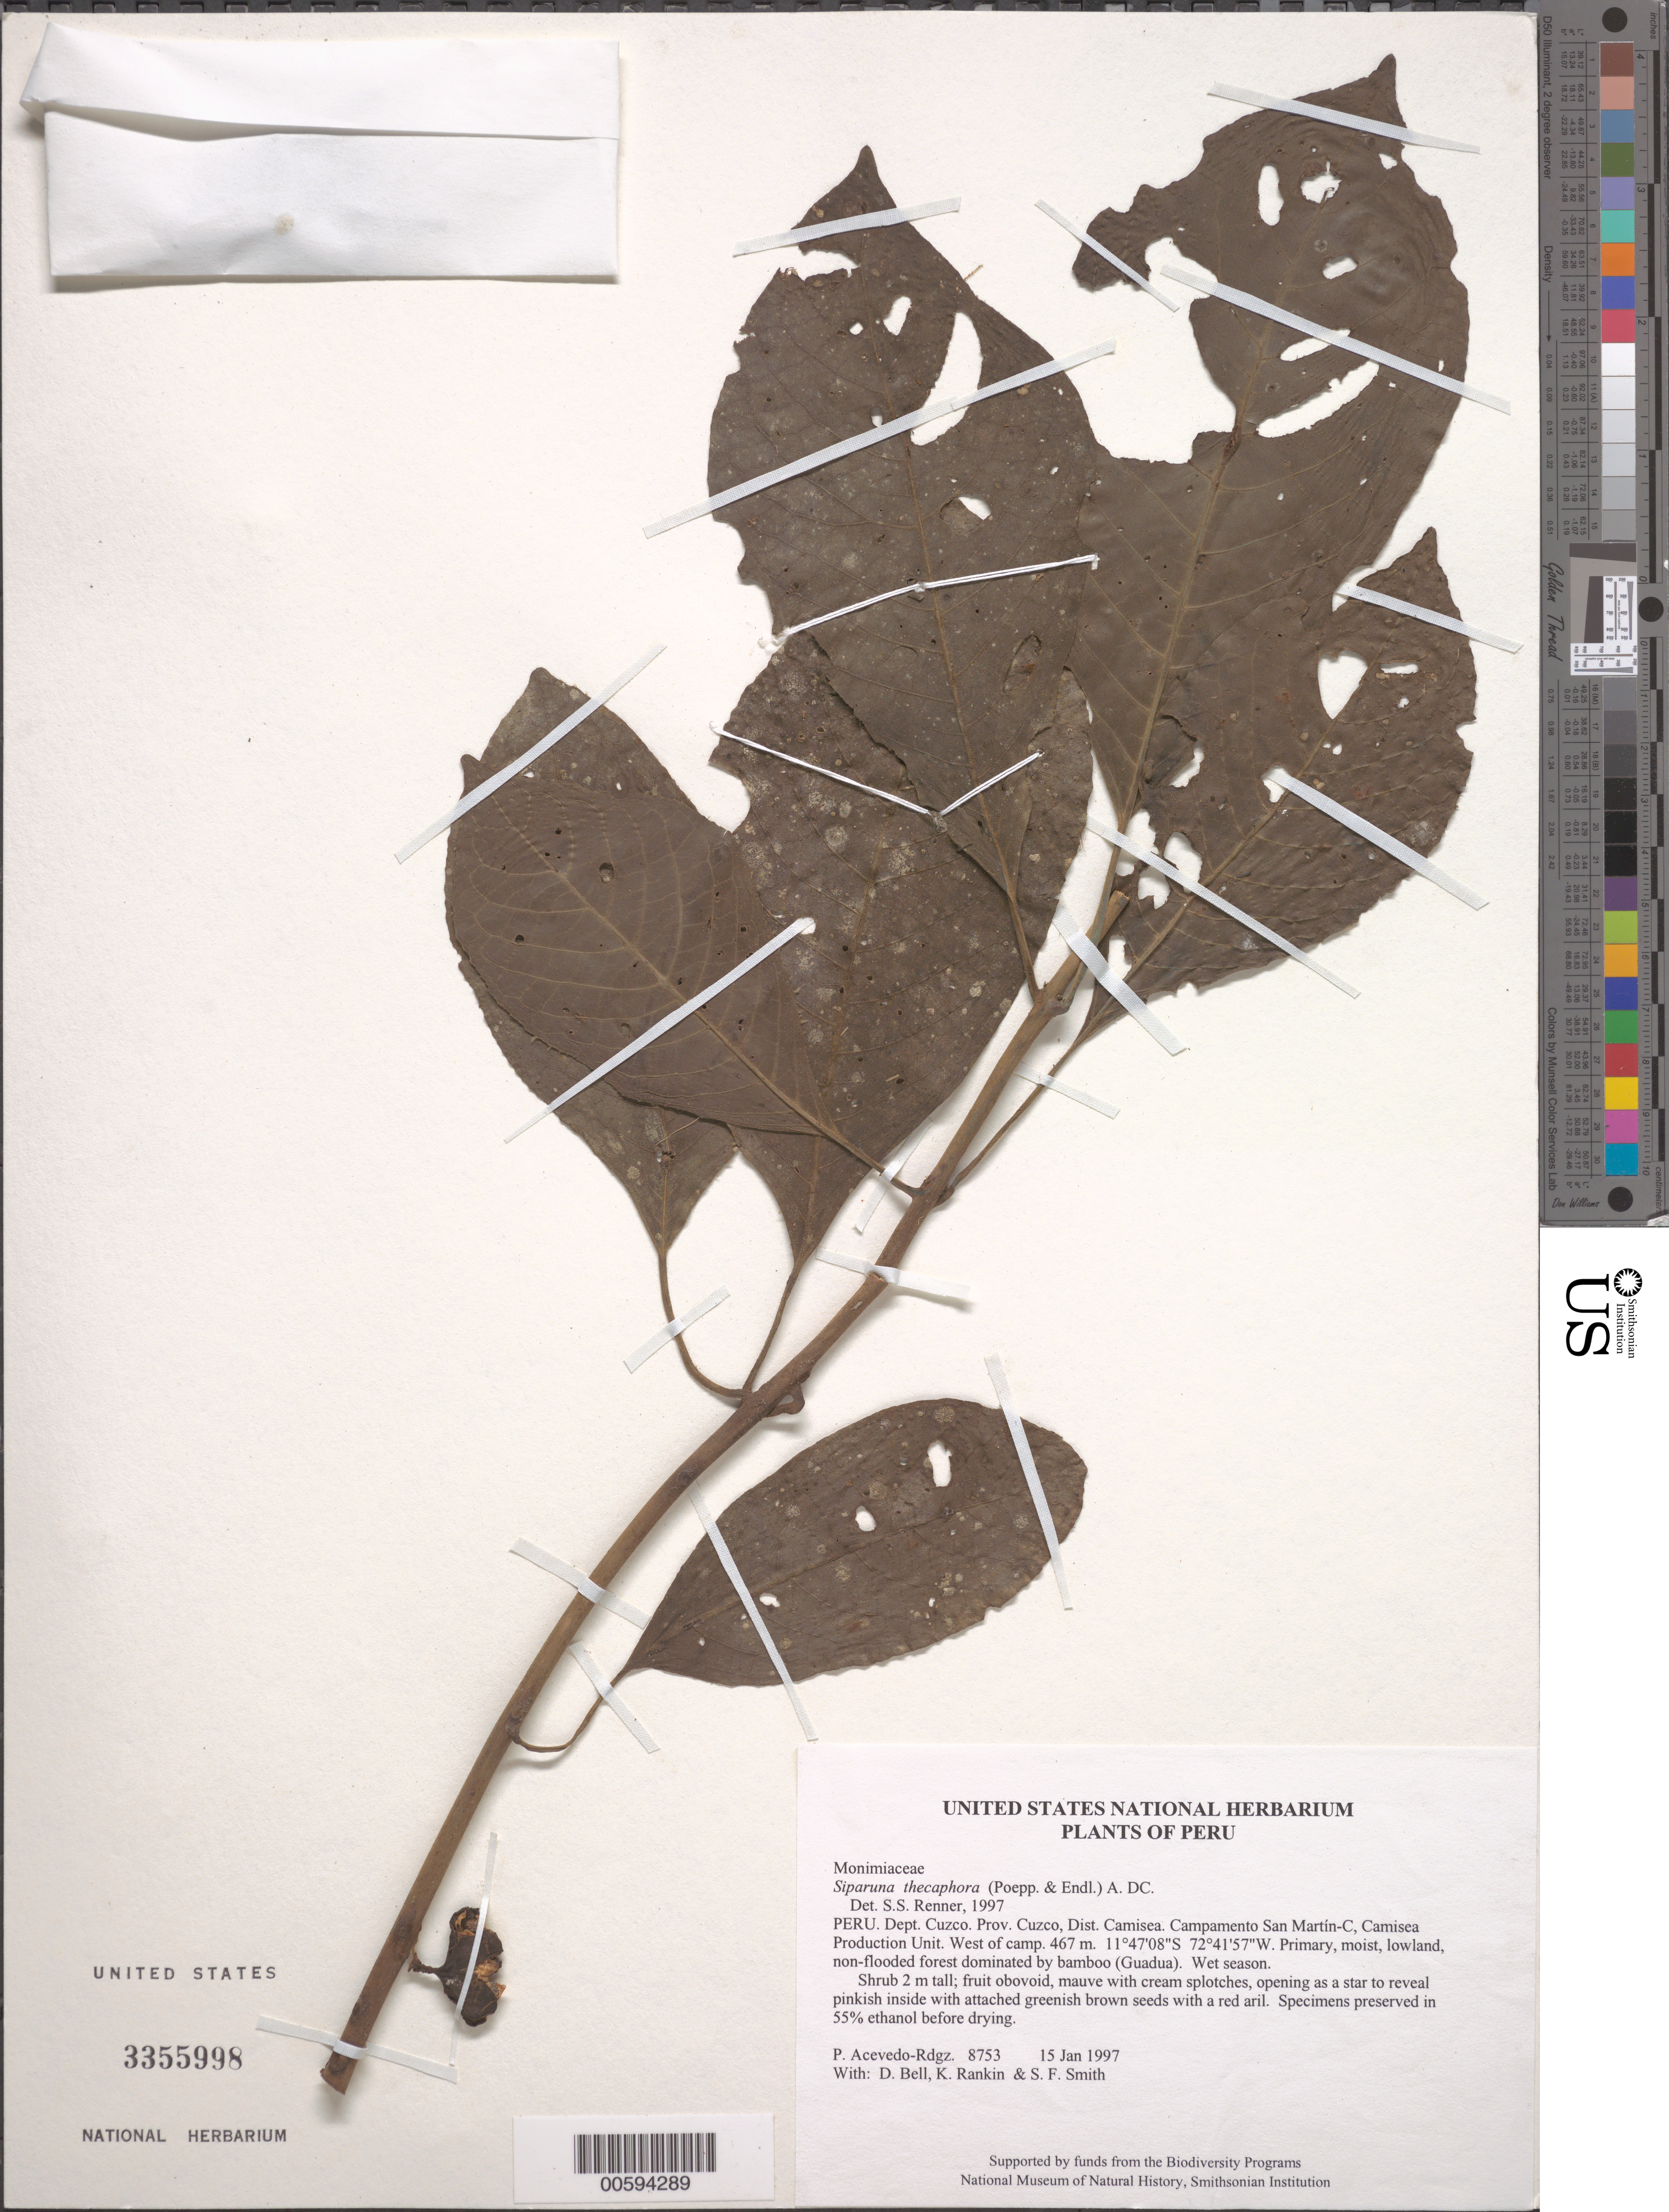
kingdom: Plantae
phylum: Tracheophyta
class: Magnoliopsida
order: Laurales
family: Siparunaceae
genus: Siparuna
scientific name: Siparuna thecaphora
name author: (Poepp. & Endl.) A. DC.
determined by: Renner, S. S.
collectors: P. Acevedo-Rodr., D. A. Bell, K. B. Rankin & S.F. Smith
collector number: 8753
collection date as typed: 15 Jan 1997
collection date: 1997-01-15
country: Peru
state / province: Cusco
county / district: Cusco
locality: Districto Camisea, Campamento San Martín-C, Camisea Production Unit. West of camp.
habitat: Primary, moist, lowland, non-flooded forest dominated by bamboo (Guadua). Wet season.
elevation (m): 467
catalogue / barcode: US 3355998